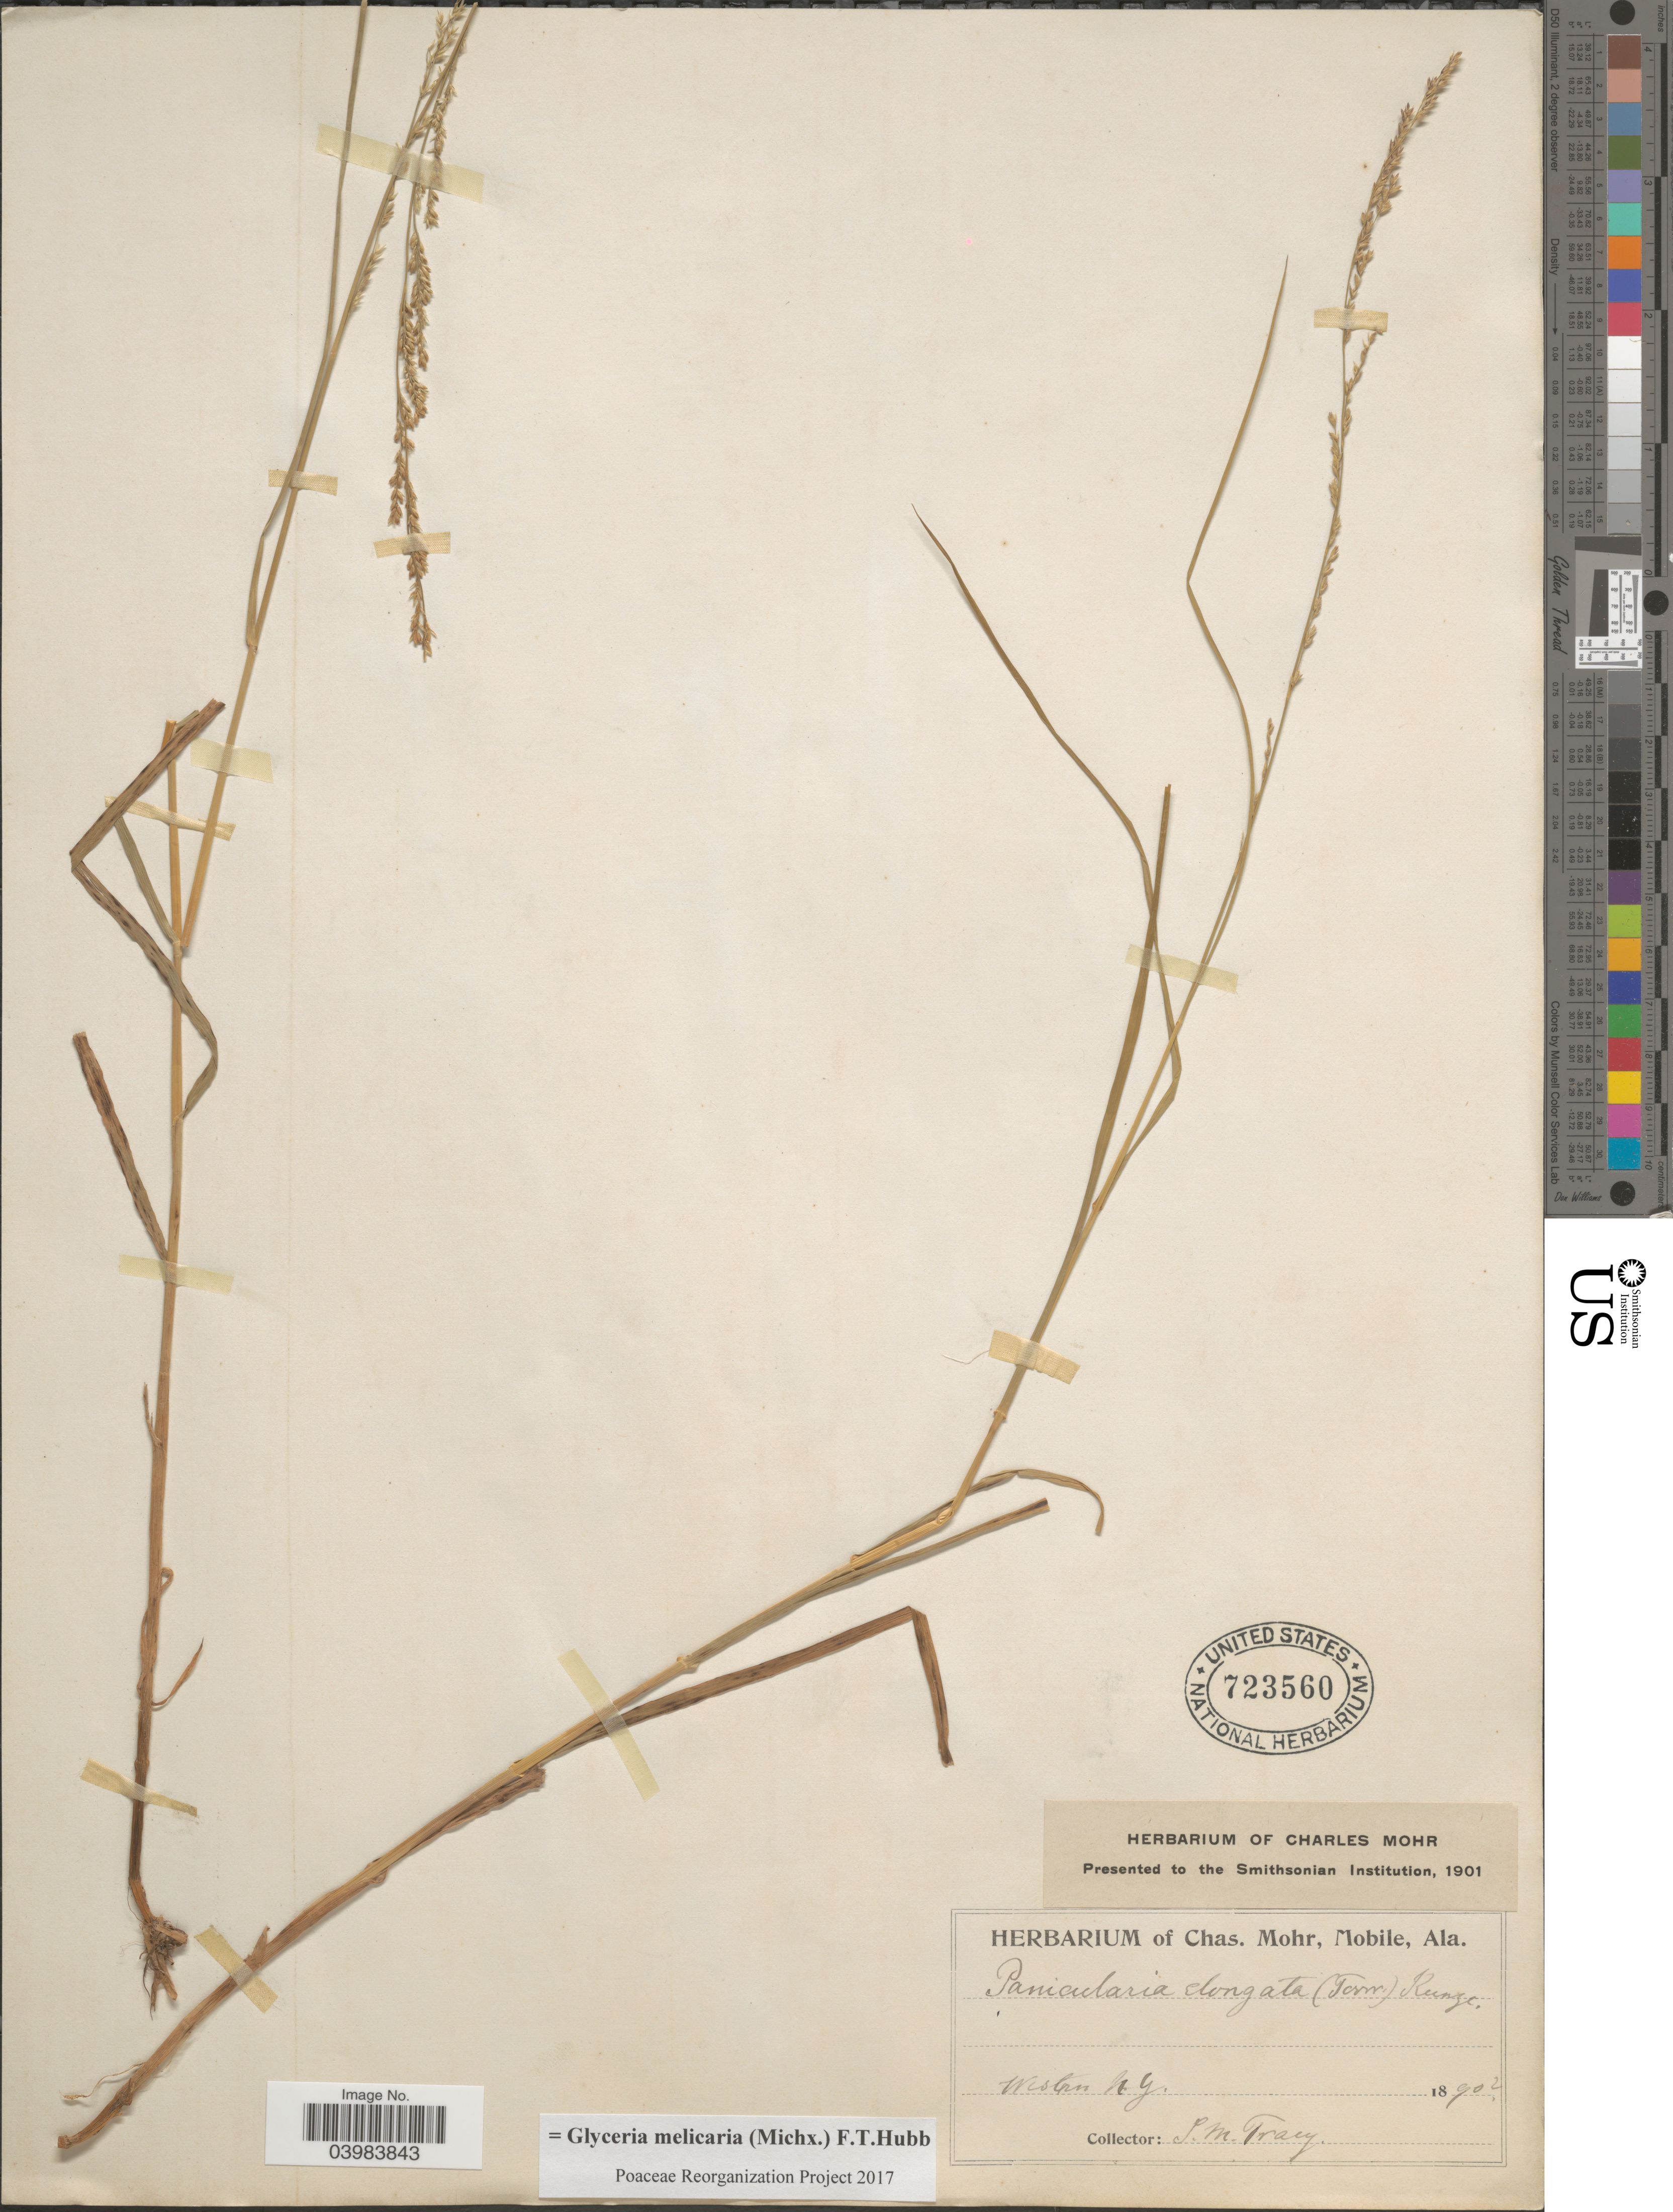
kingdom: Plantae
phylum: Tracheophyta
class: Liliopsida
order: Poales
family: Poaceae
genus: Glyceria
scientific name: Glyceria melicaria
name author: (Michx.) F.T. Hubb.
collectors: S. M. Tracy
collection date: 1890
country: United States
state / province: New York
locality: Western N.Y.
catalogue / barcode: US 723560